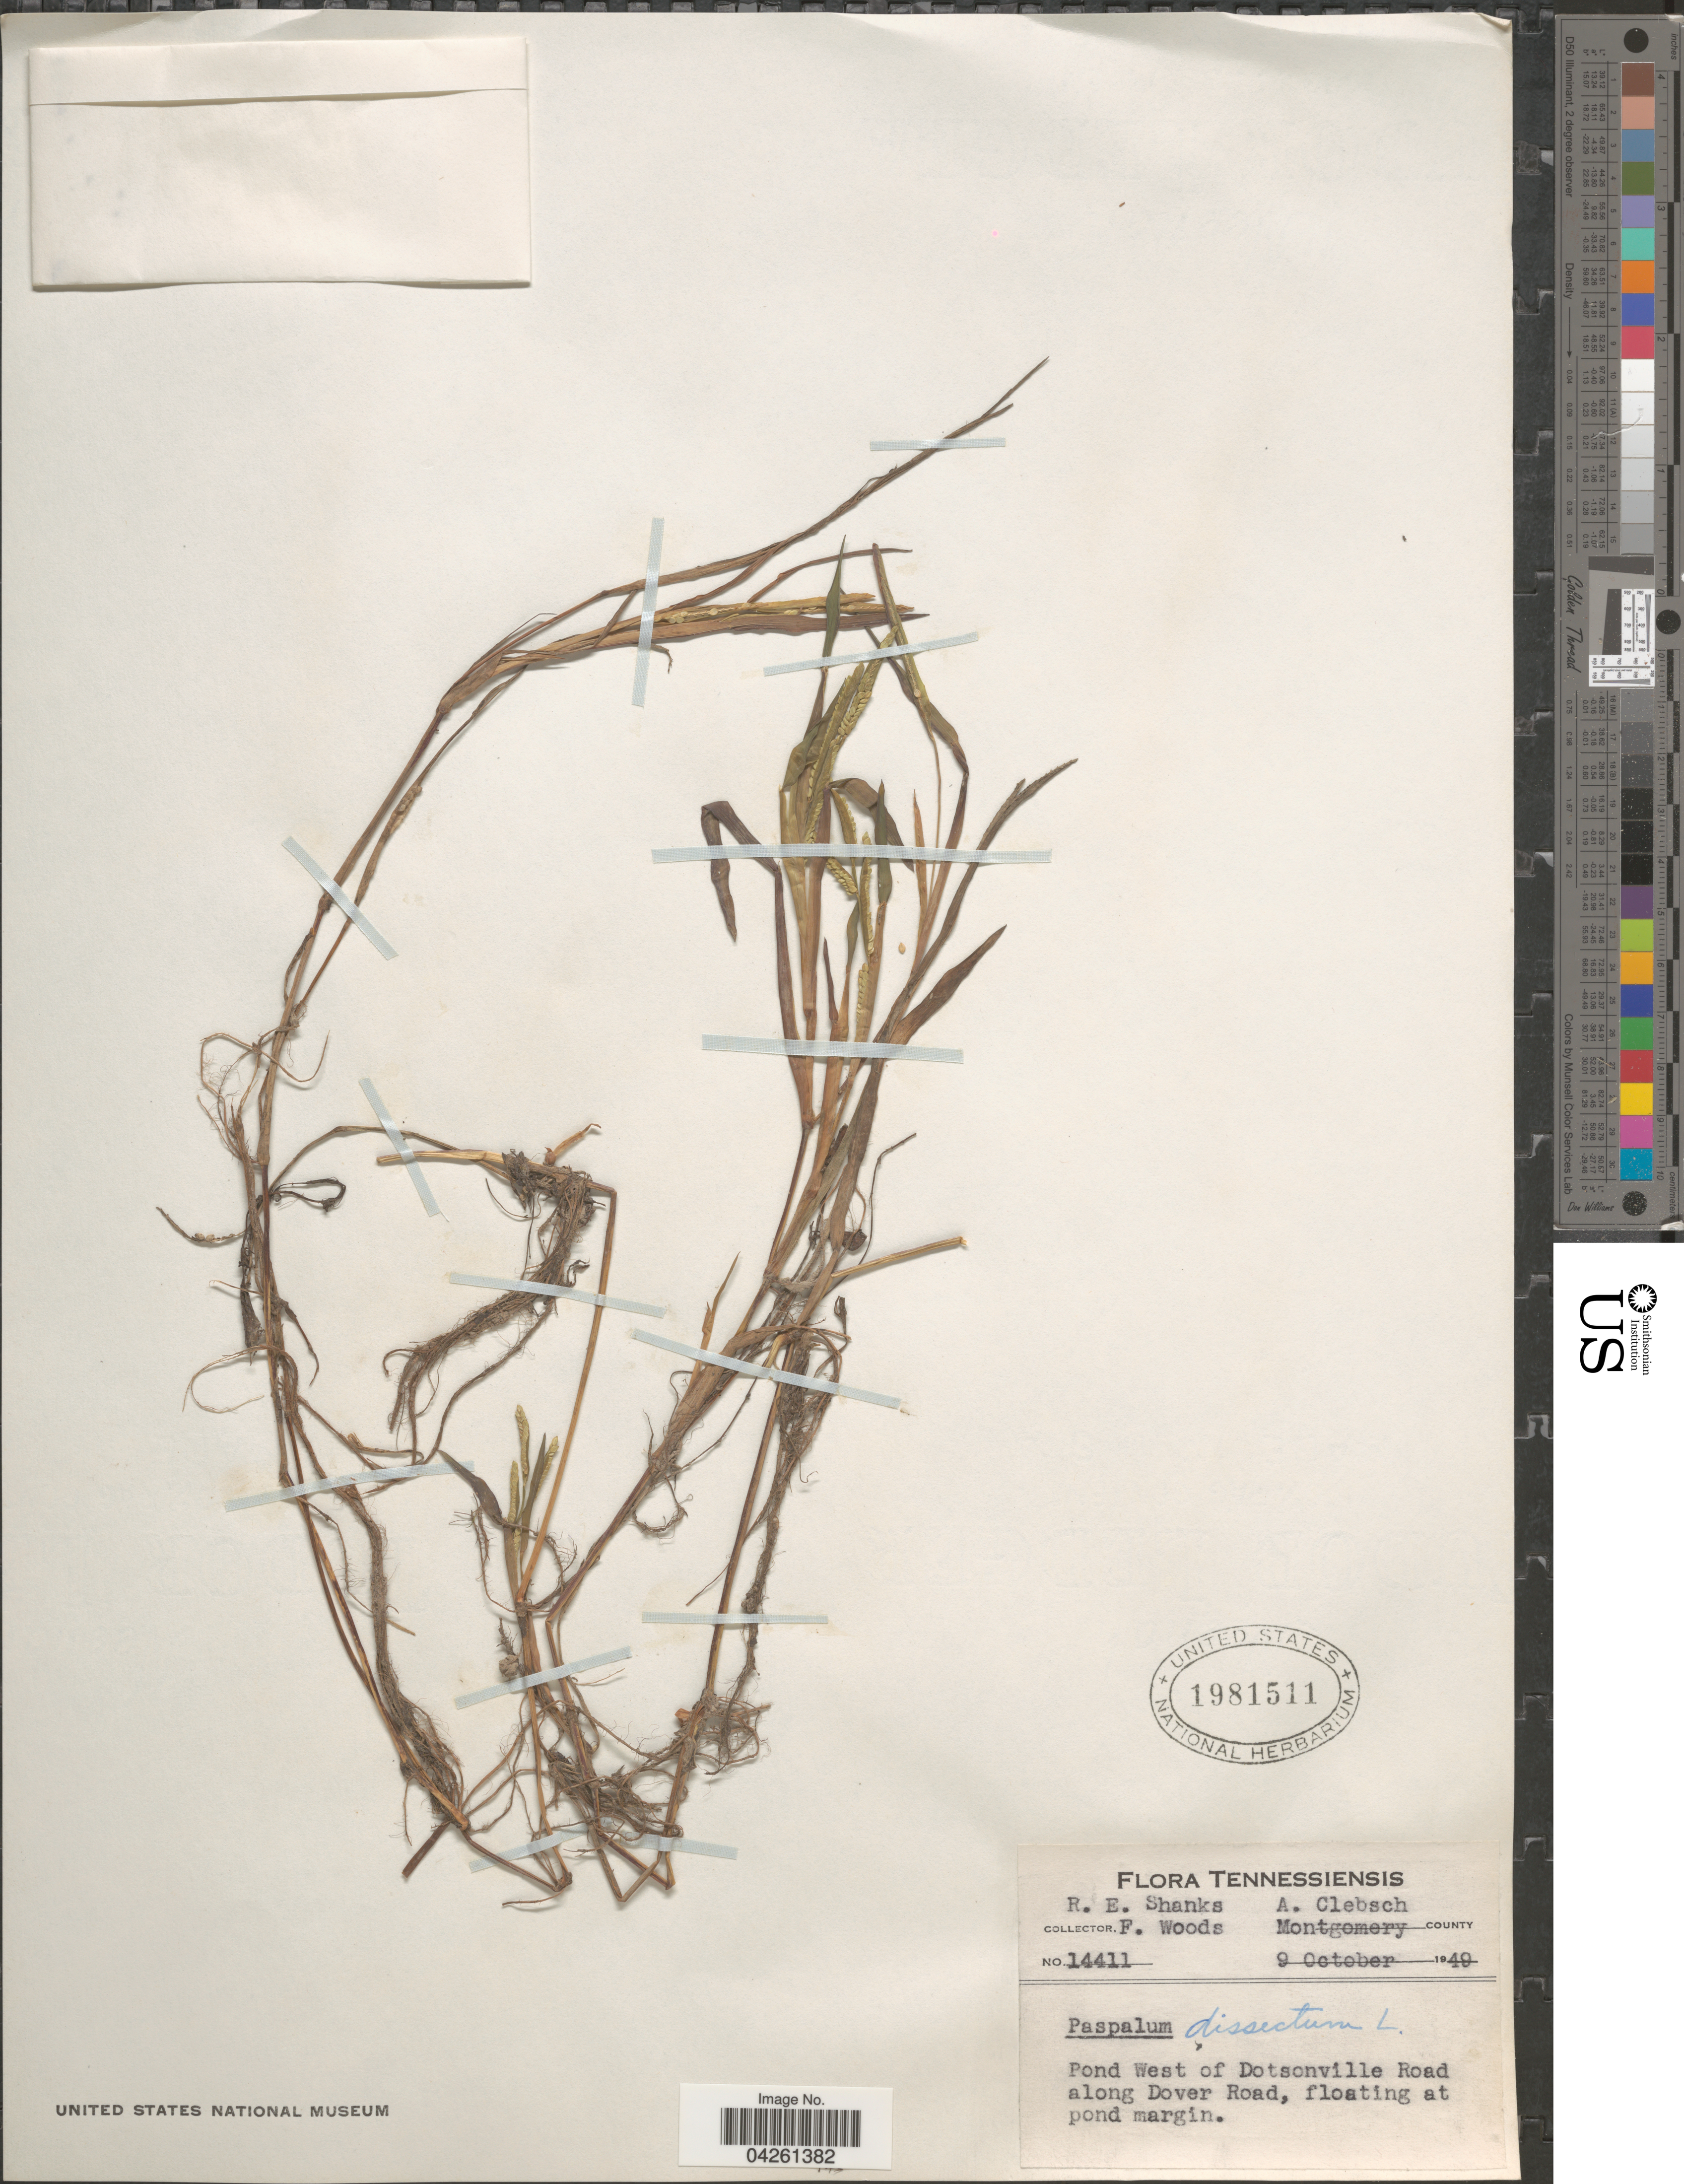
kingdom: Plantae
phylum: Tracheophyta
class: Liliopsida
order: Poales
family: Poaceae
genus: Paspalum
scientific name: Paspalum dissectum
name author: (L.) L.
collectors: R. Shanks, F. Woods & A. Clebsch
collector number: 14411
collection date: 1949-10-09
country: United States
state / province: Tennessee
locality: Montgomery county. Pond West of Dotsonville Road along Dover Road, floating at pond margin.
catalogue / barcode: US 1981511